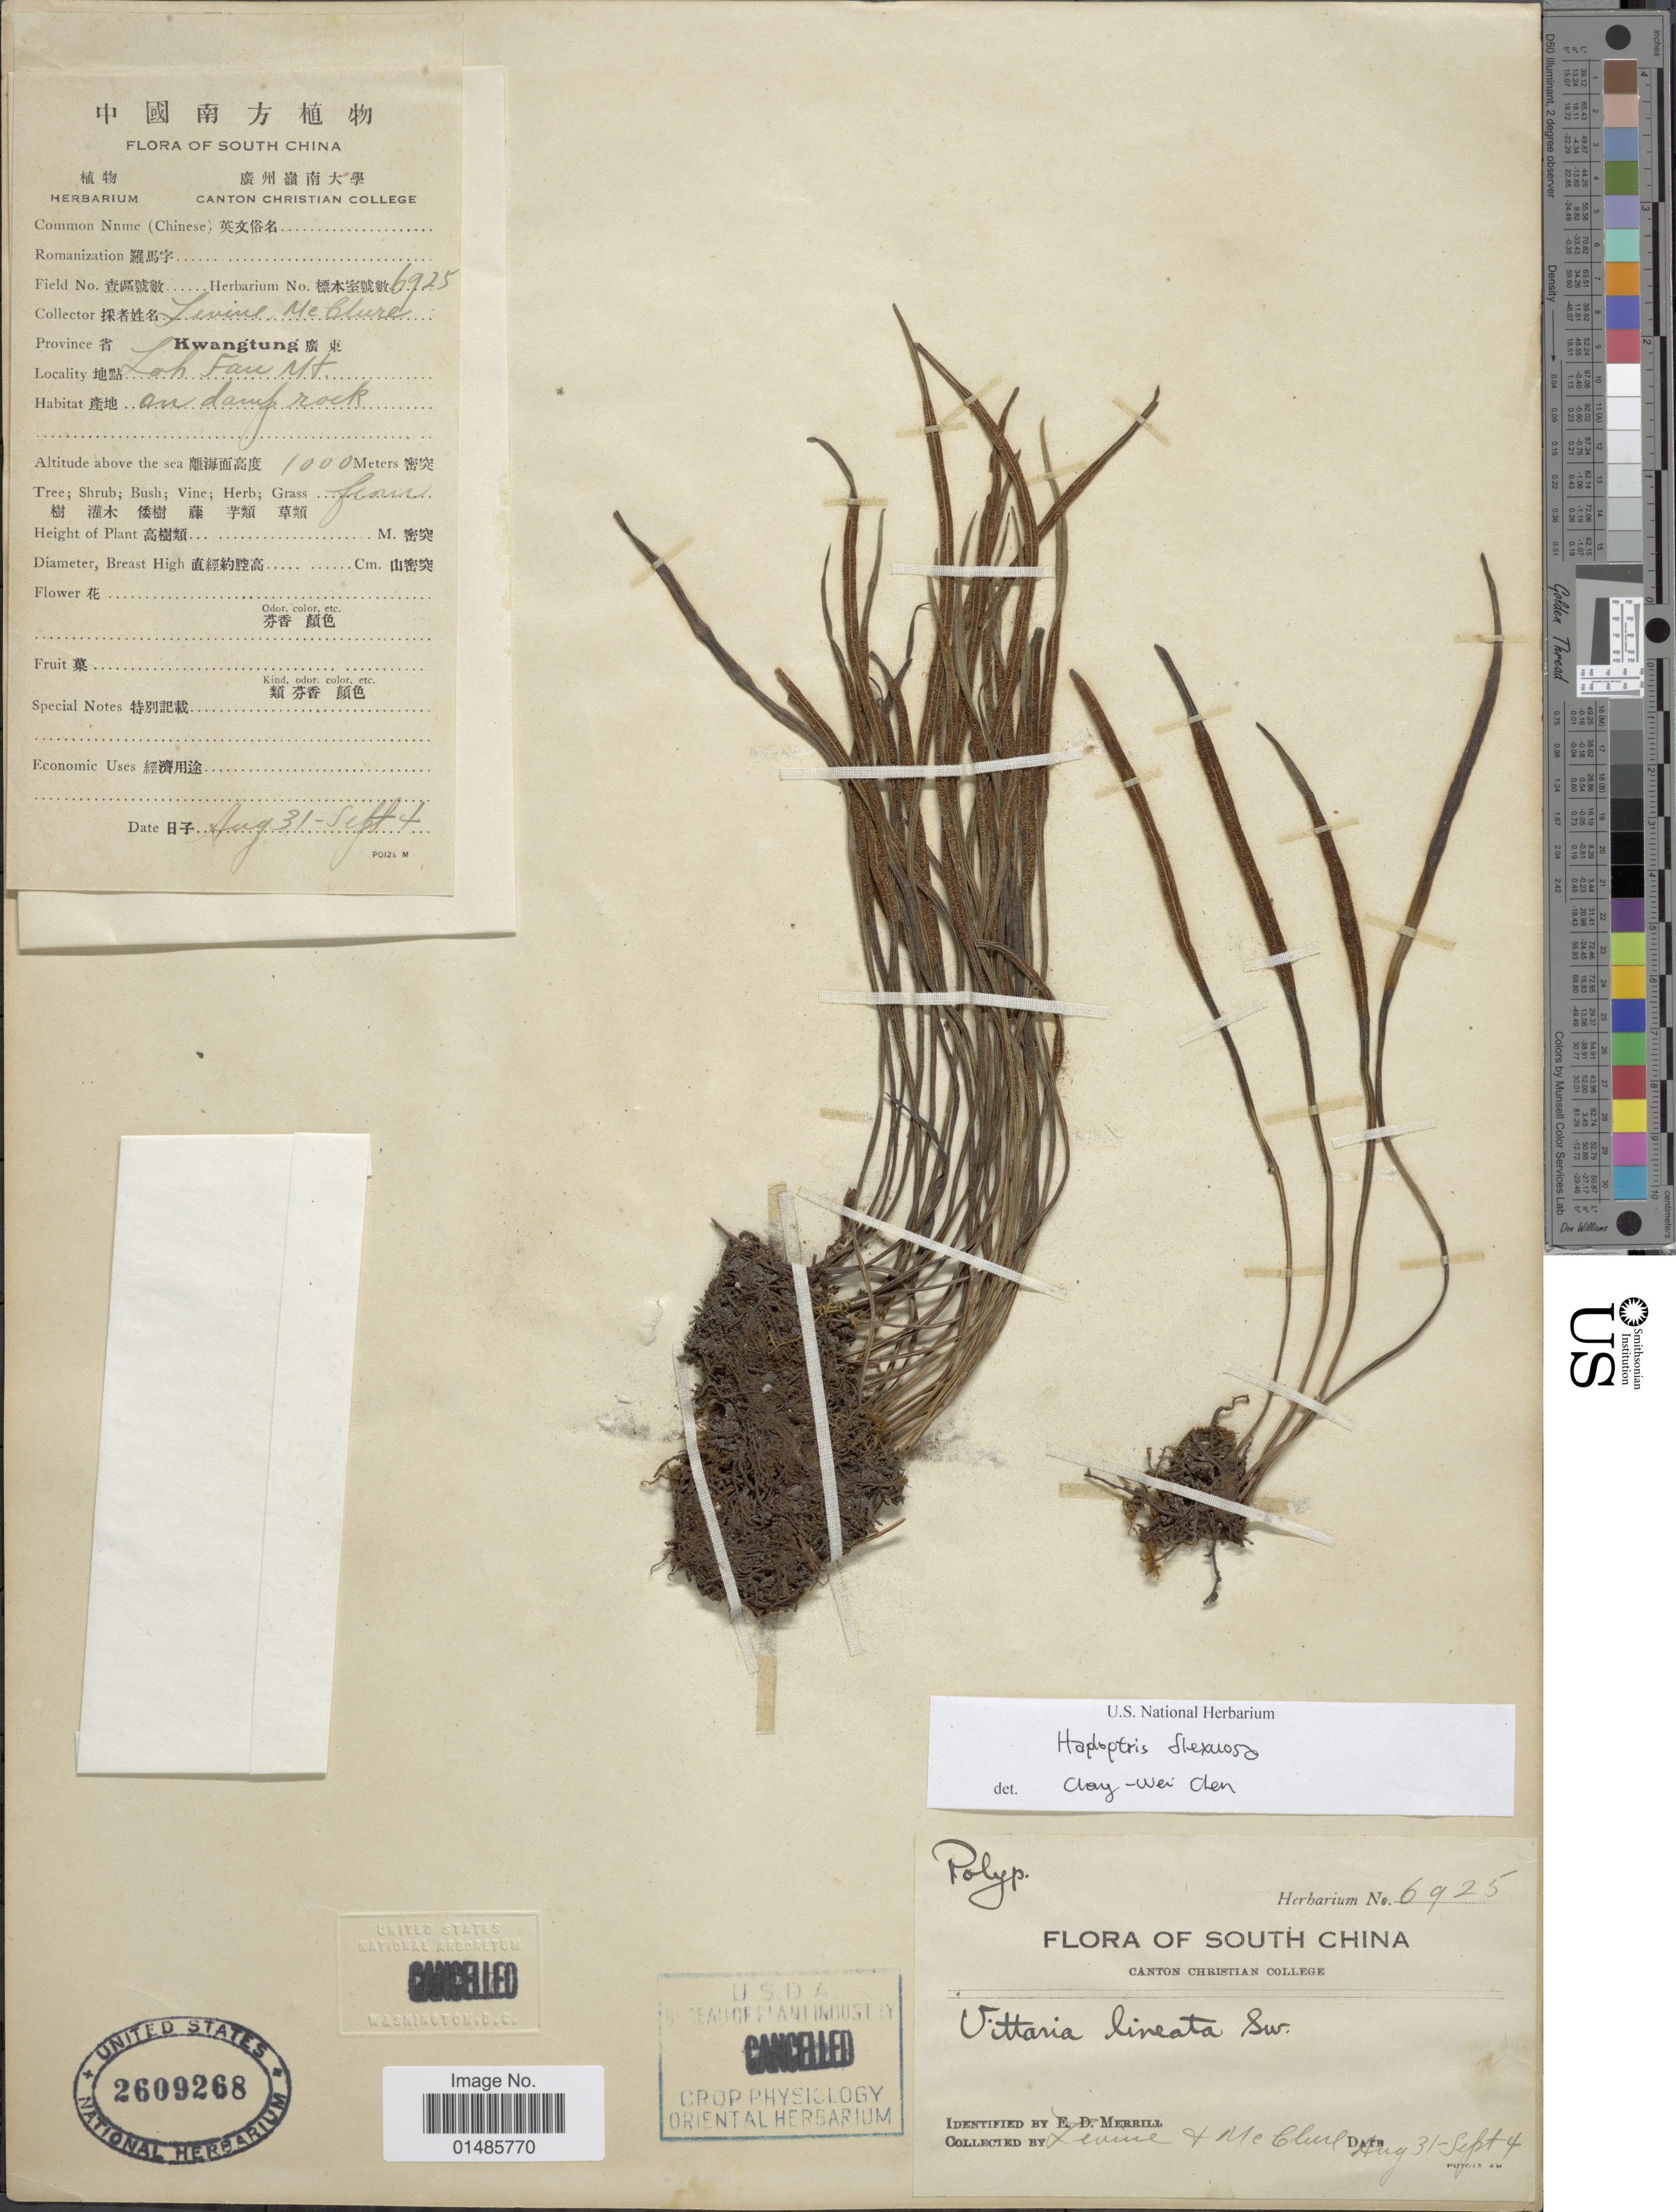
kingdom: Plantae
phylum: Tracheophyta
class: Polypodiopsida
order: Polypodiales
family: Pteridaceae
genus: Haplopteris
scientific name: Haplopteris flexuosa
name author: (Fée) E.H. Crane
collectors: -. Levine & McClure, --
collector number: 6925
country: China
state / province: Guangdong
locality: Province Kwangtung X. Loh Fau Mt.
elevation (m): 1000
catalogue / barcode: US 2609268